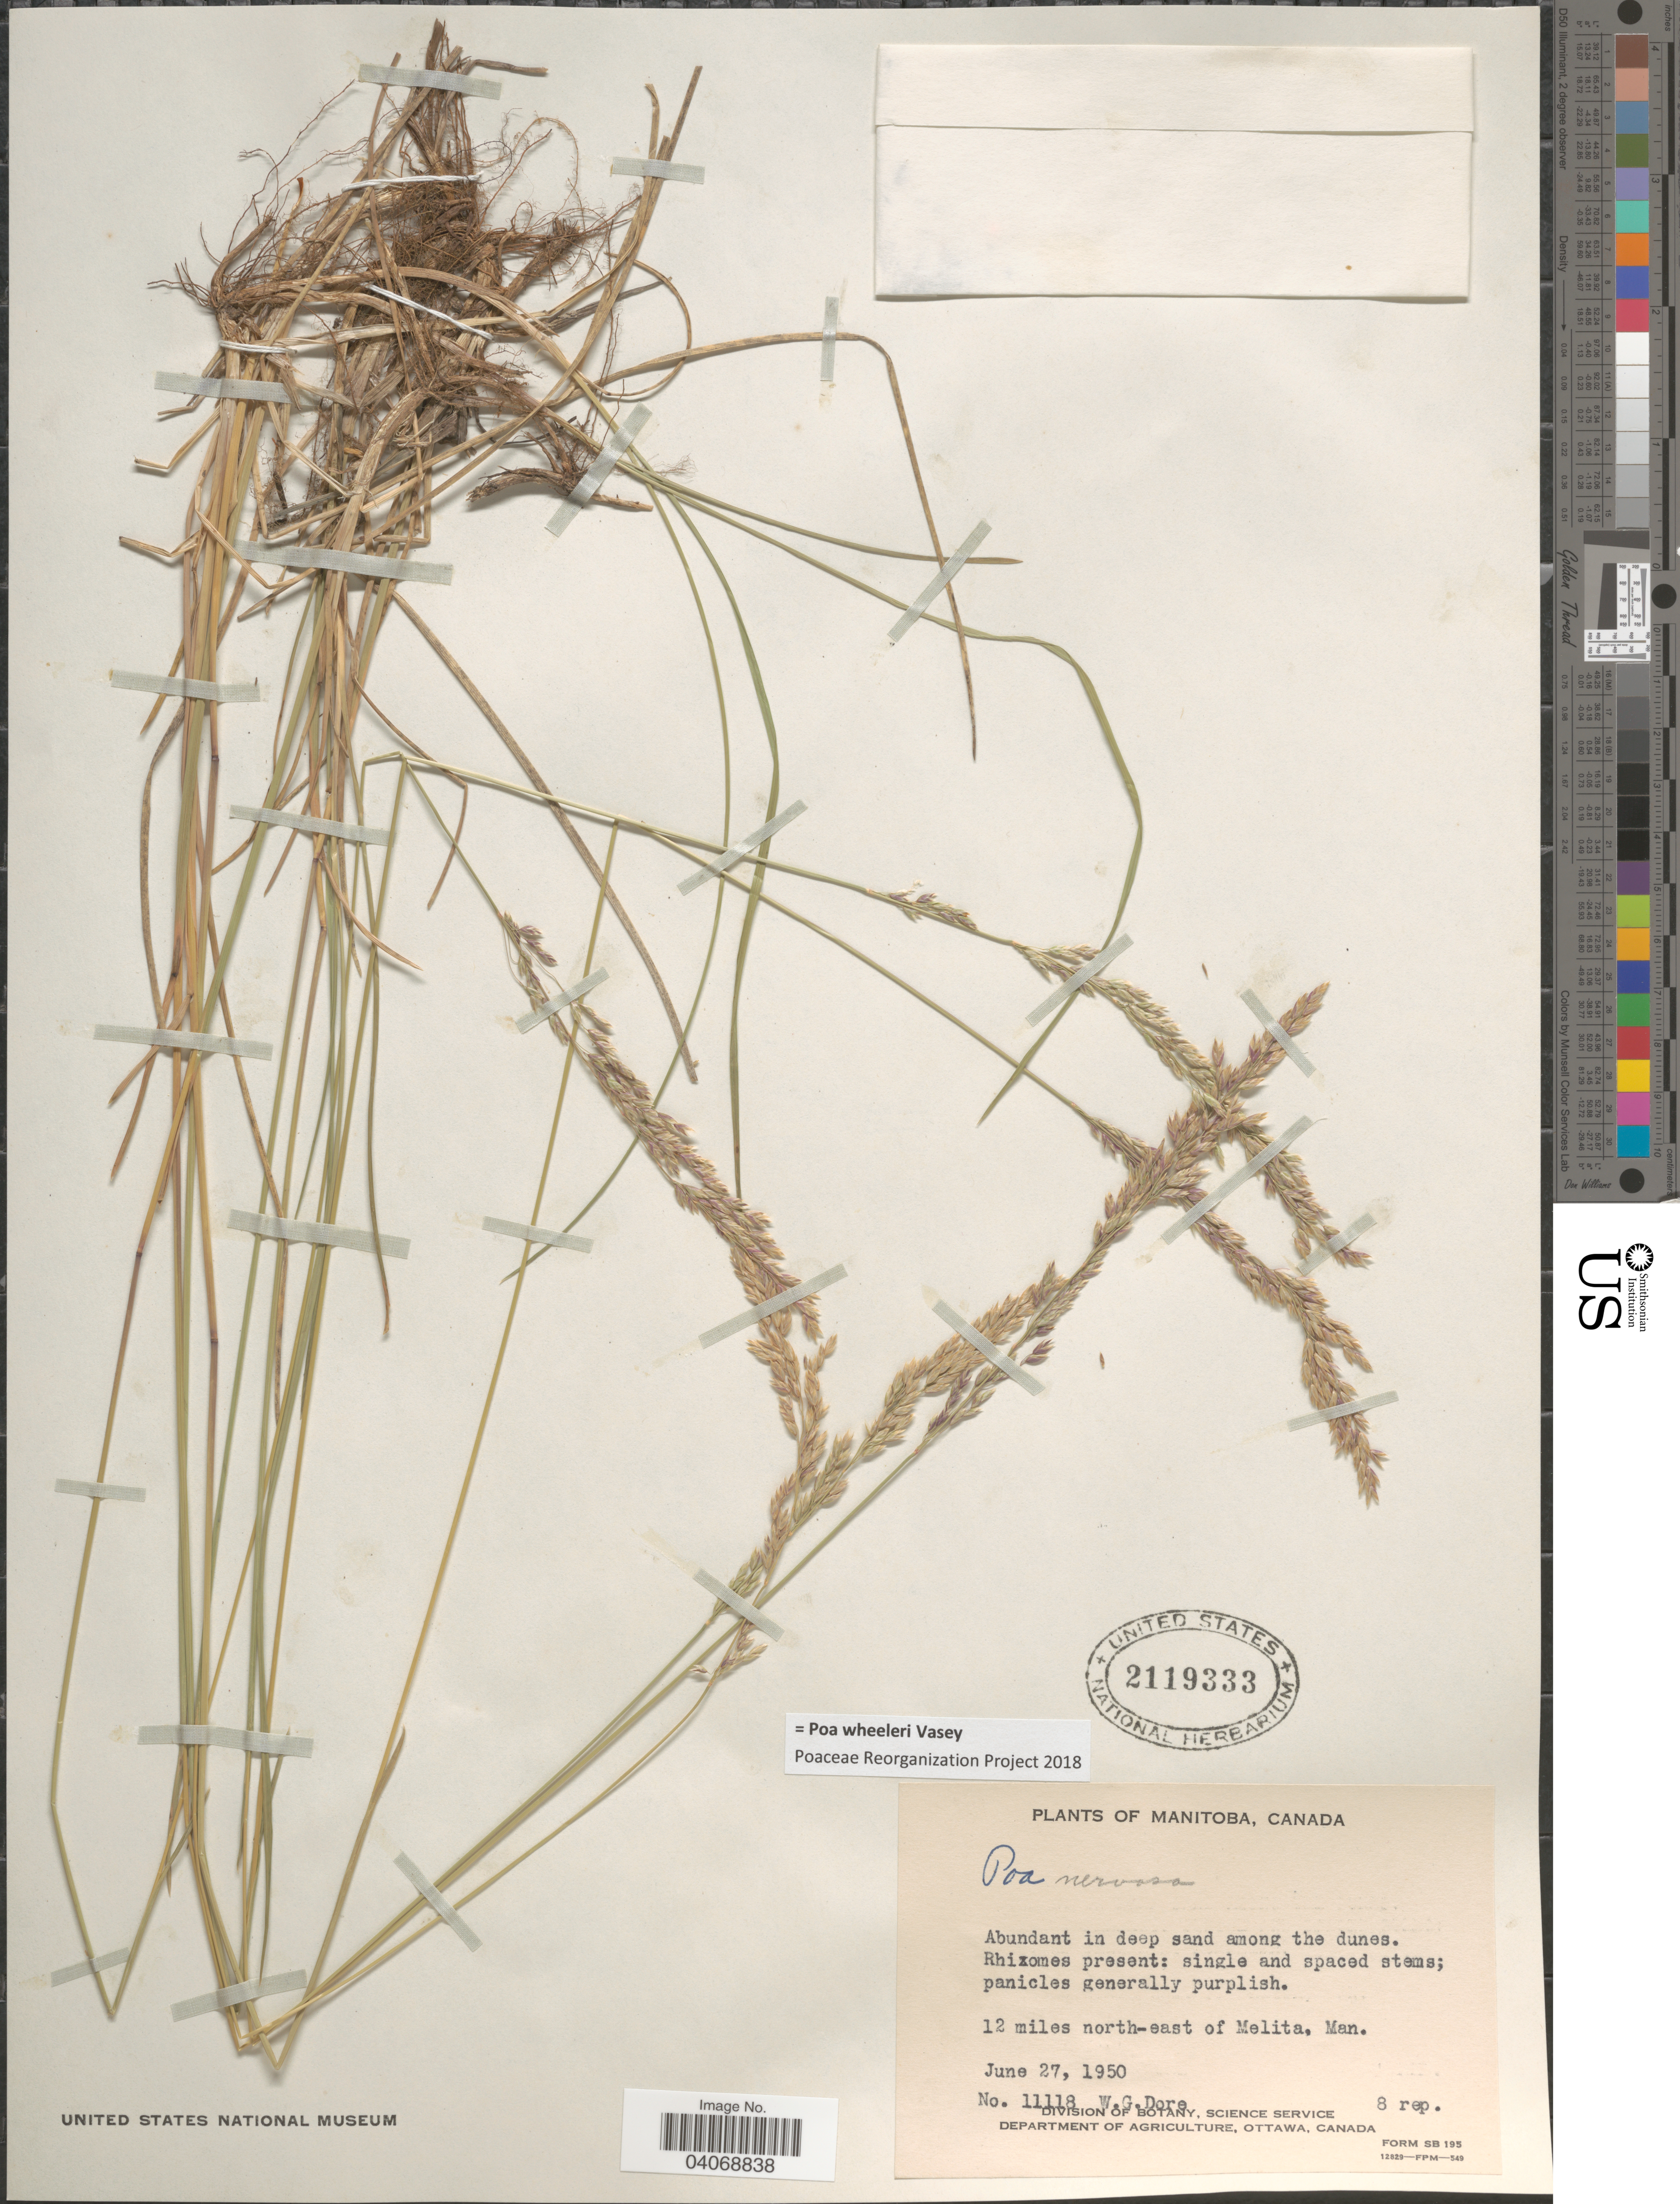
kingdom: Plantae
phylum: Tracheophyta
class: Liliopsida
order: Poales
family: Poaceae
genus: Poa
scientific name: Poa wheeleri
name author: Vasey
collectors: W. Dore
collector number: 11118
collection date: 1950-06-27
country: Canada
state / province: Manitoba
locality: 12 miles north-east of Melita.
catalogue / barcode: US 2119333